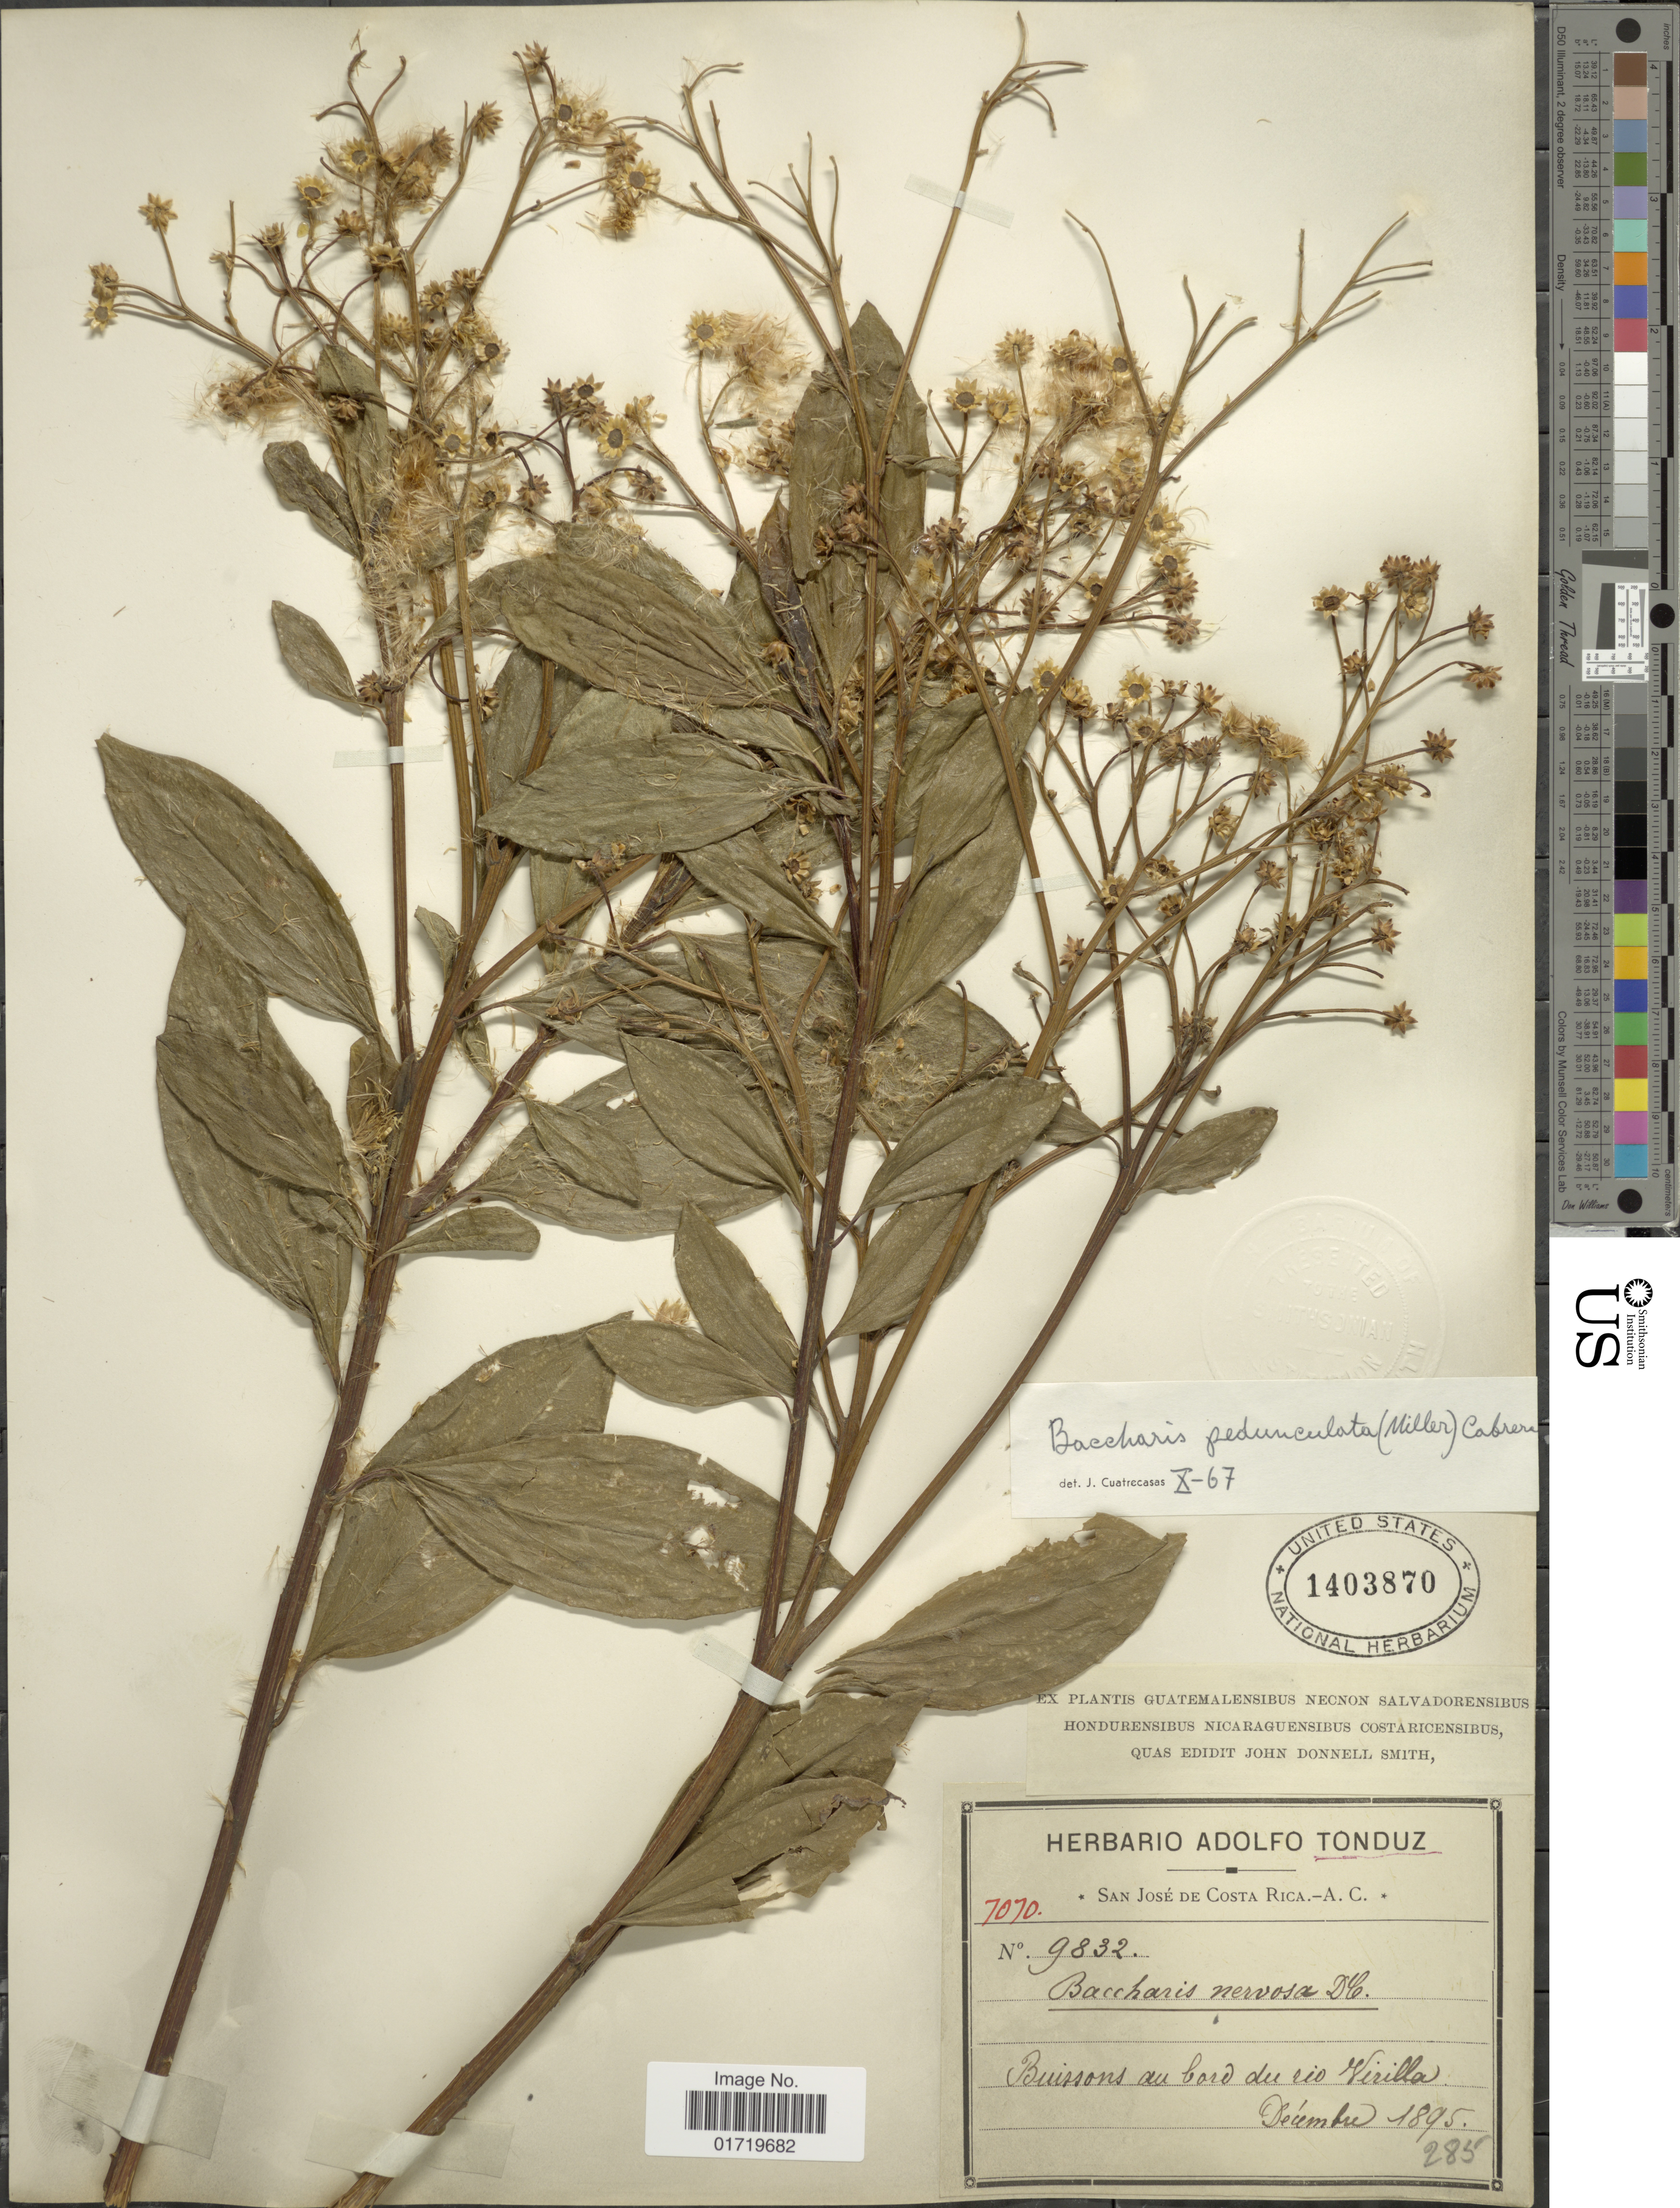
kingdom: Plantae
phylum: Tracheophyta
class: Magnoliopsida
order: Asterales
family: Asteraceae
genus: Baccharis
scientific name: Baccharis pedunculata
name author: (Mill.) Cabrera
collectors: A. Tonduz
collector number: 9832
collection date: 1895-12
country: Costa Rica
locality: Buissons au bord du rio Virilla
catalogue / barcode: US 1403870